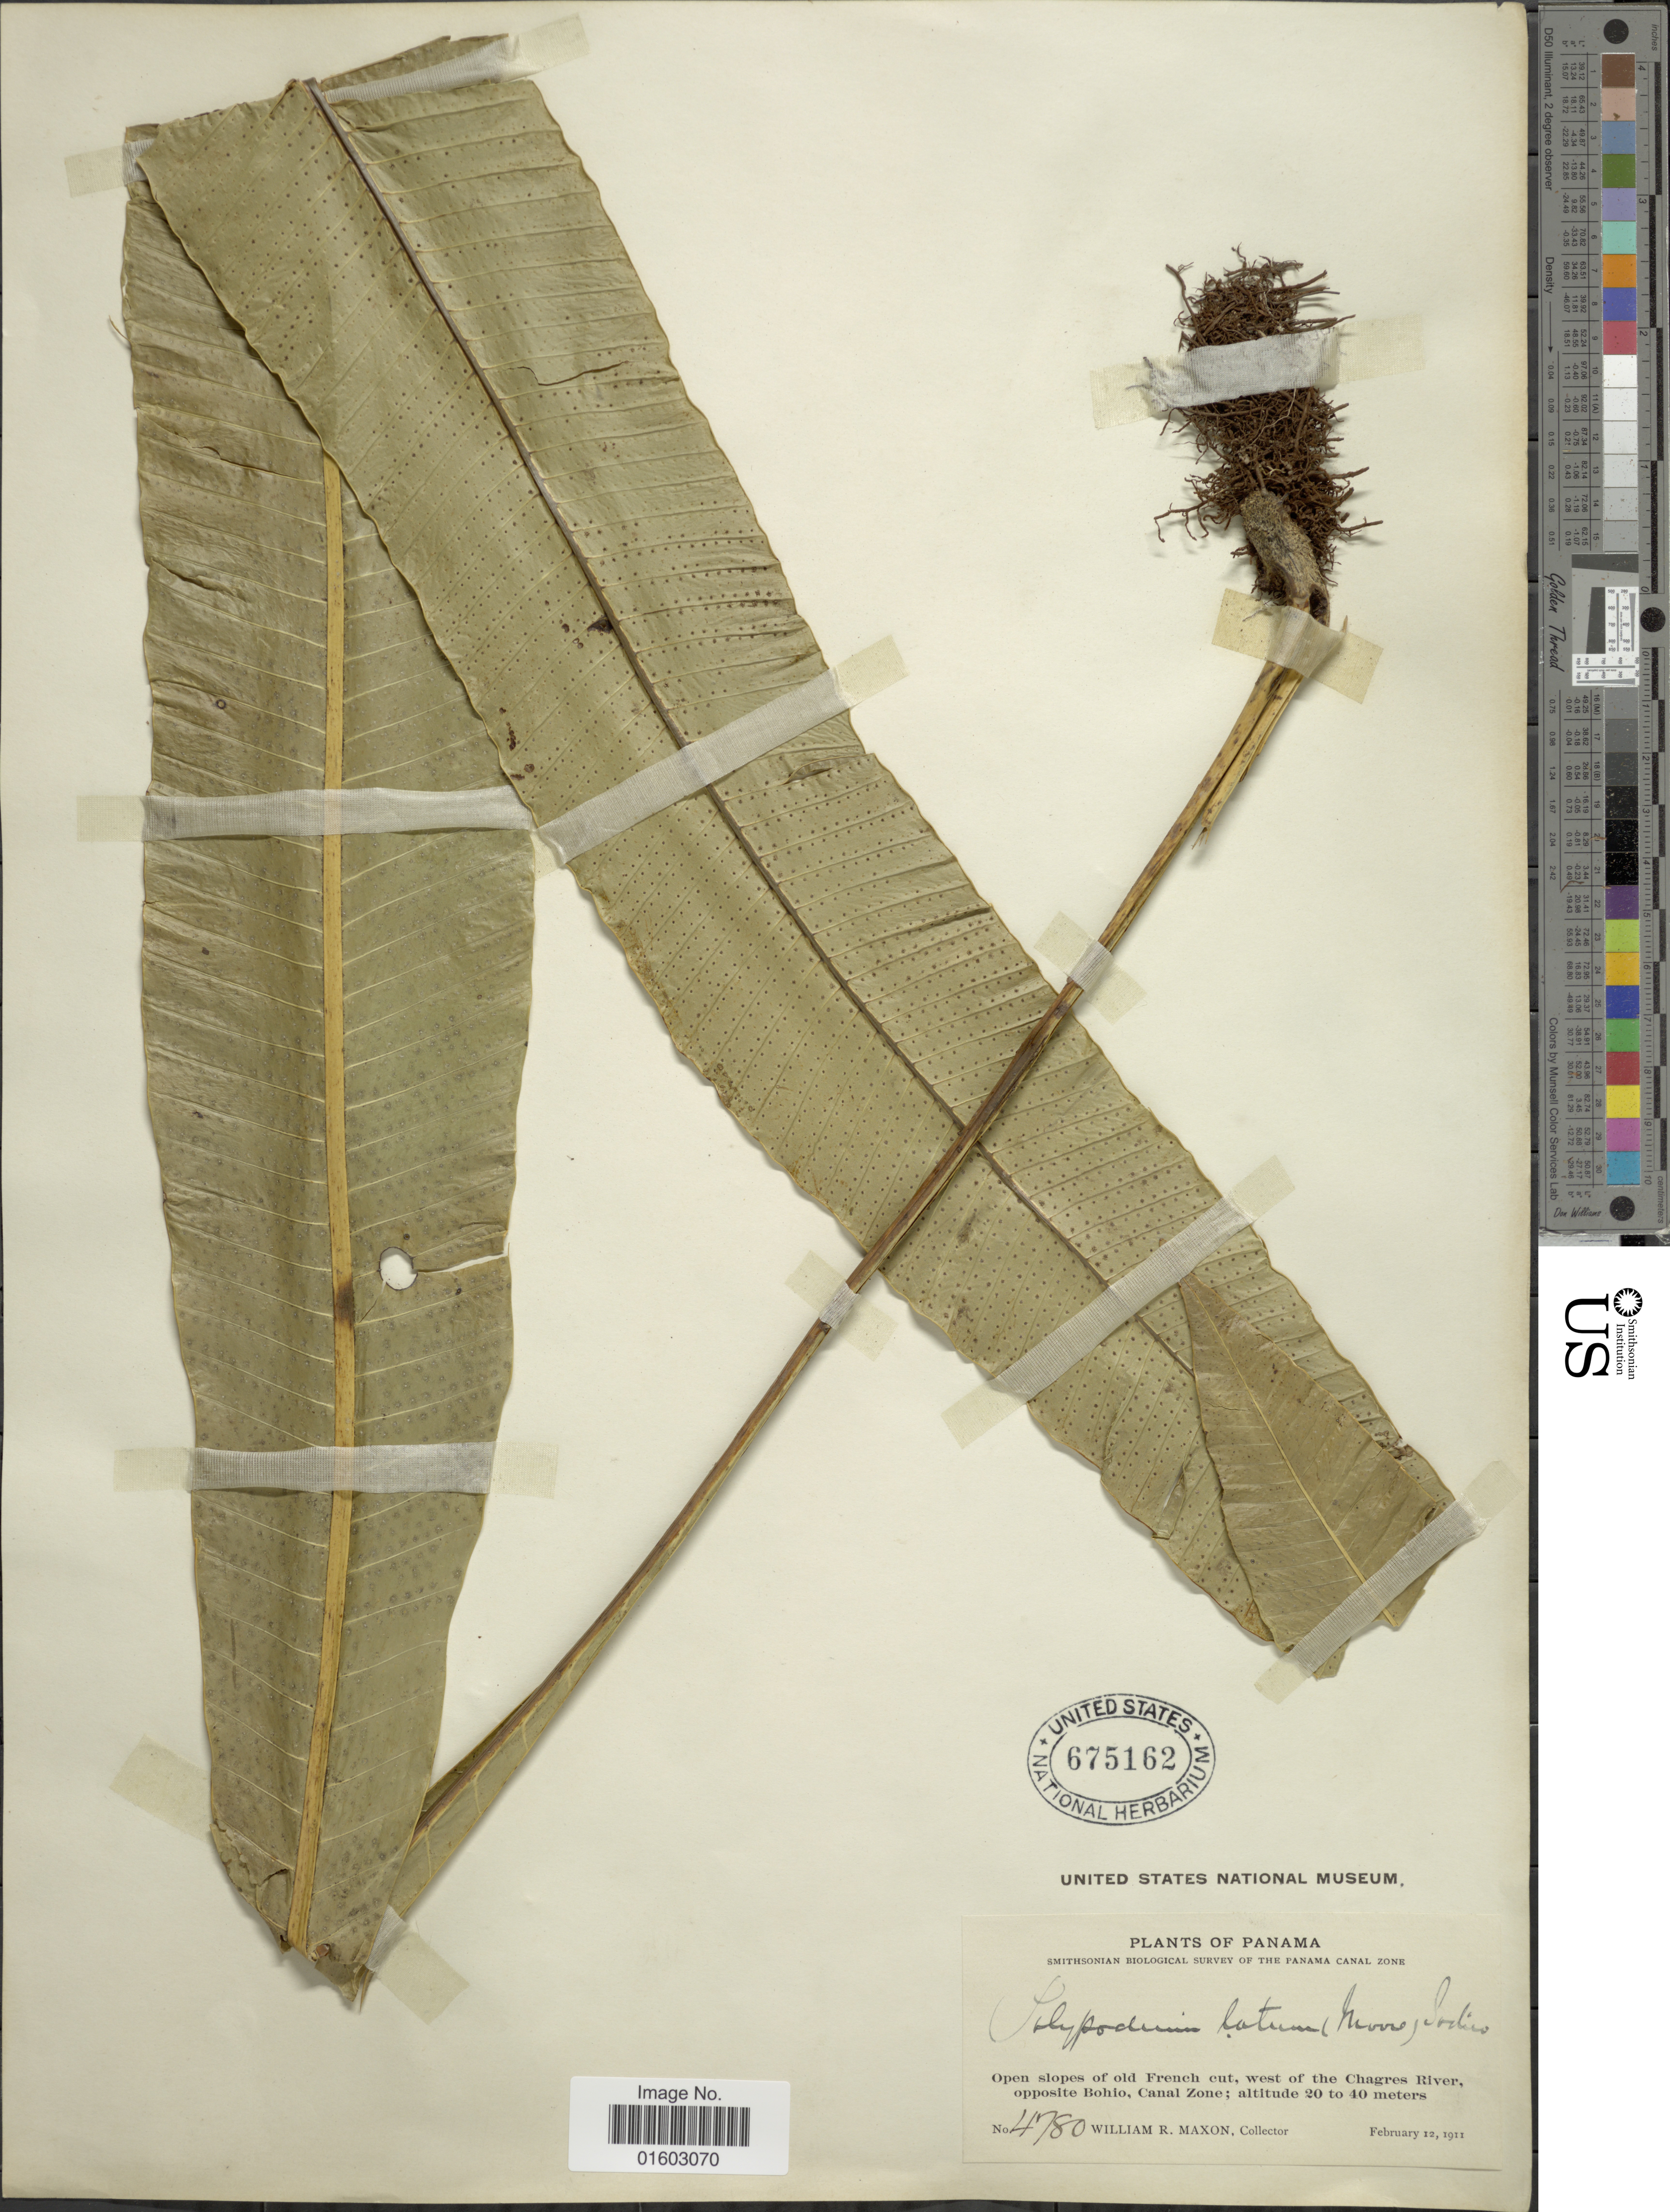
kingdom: Plantae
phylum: Tracheophyta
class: Polypodiopsida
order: Polypodiales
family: Polypodiaceae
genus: Campyloneurum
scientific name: Campyloneurum latum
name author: T. Moore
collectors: W. R. Maxon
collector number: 4780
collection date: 1911-02-12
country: Panama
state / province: Colón / Panamá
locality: Open slopes of old FRench cut, west of the Chargres River, opposite Bojhio, Canal Zone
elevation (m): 20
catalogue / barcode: US 675162